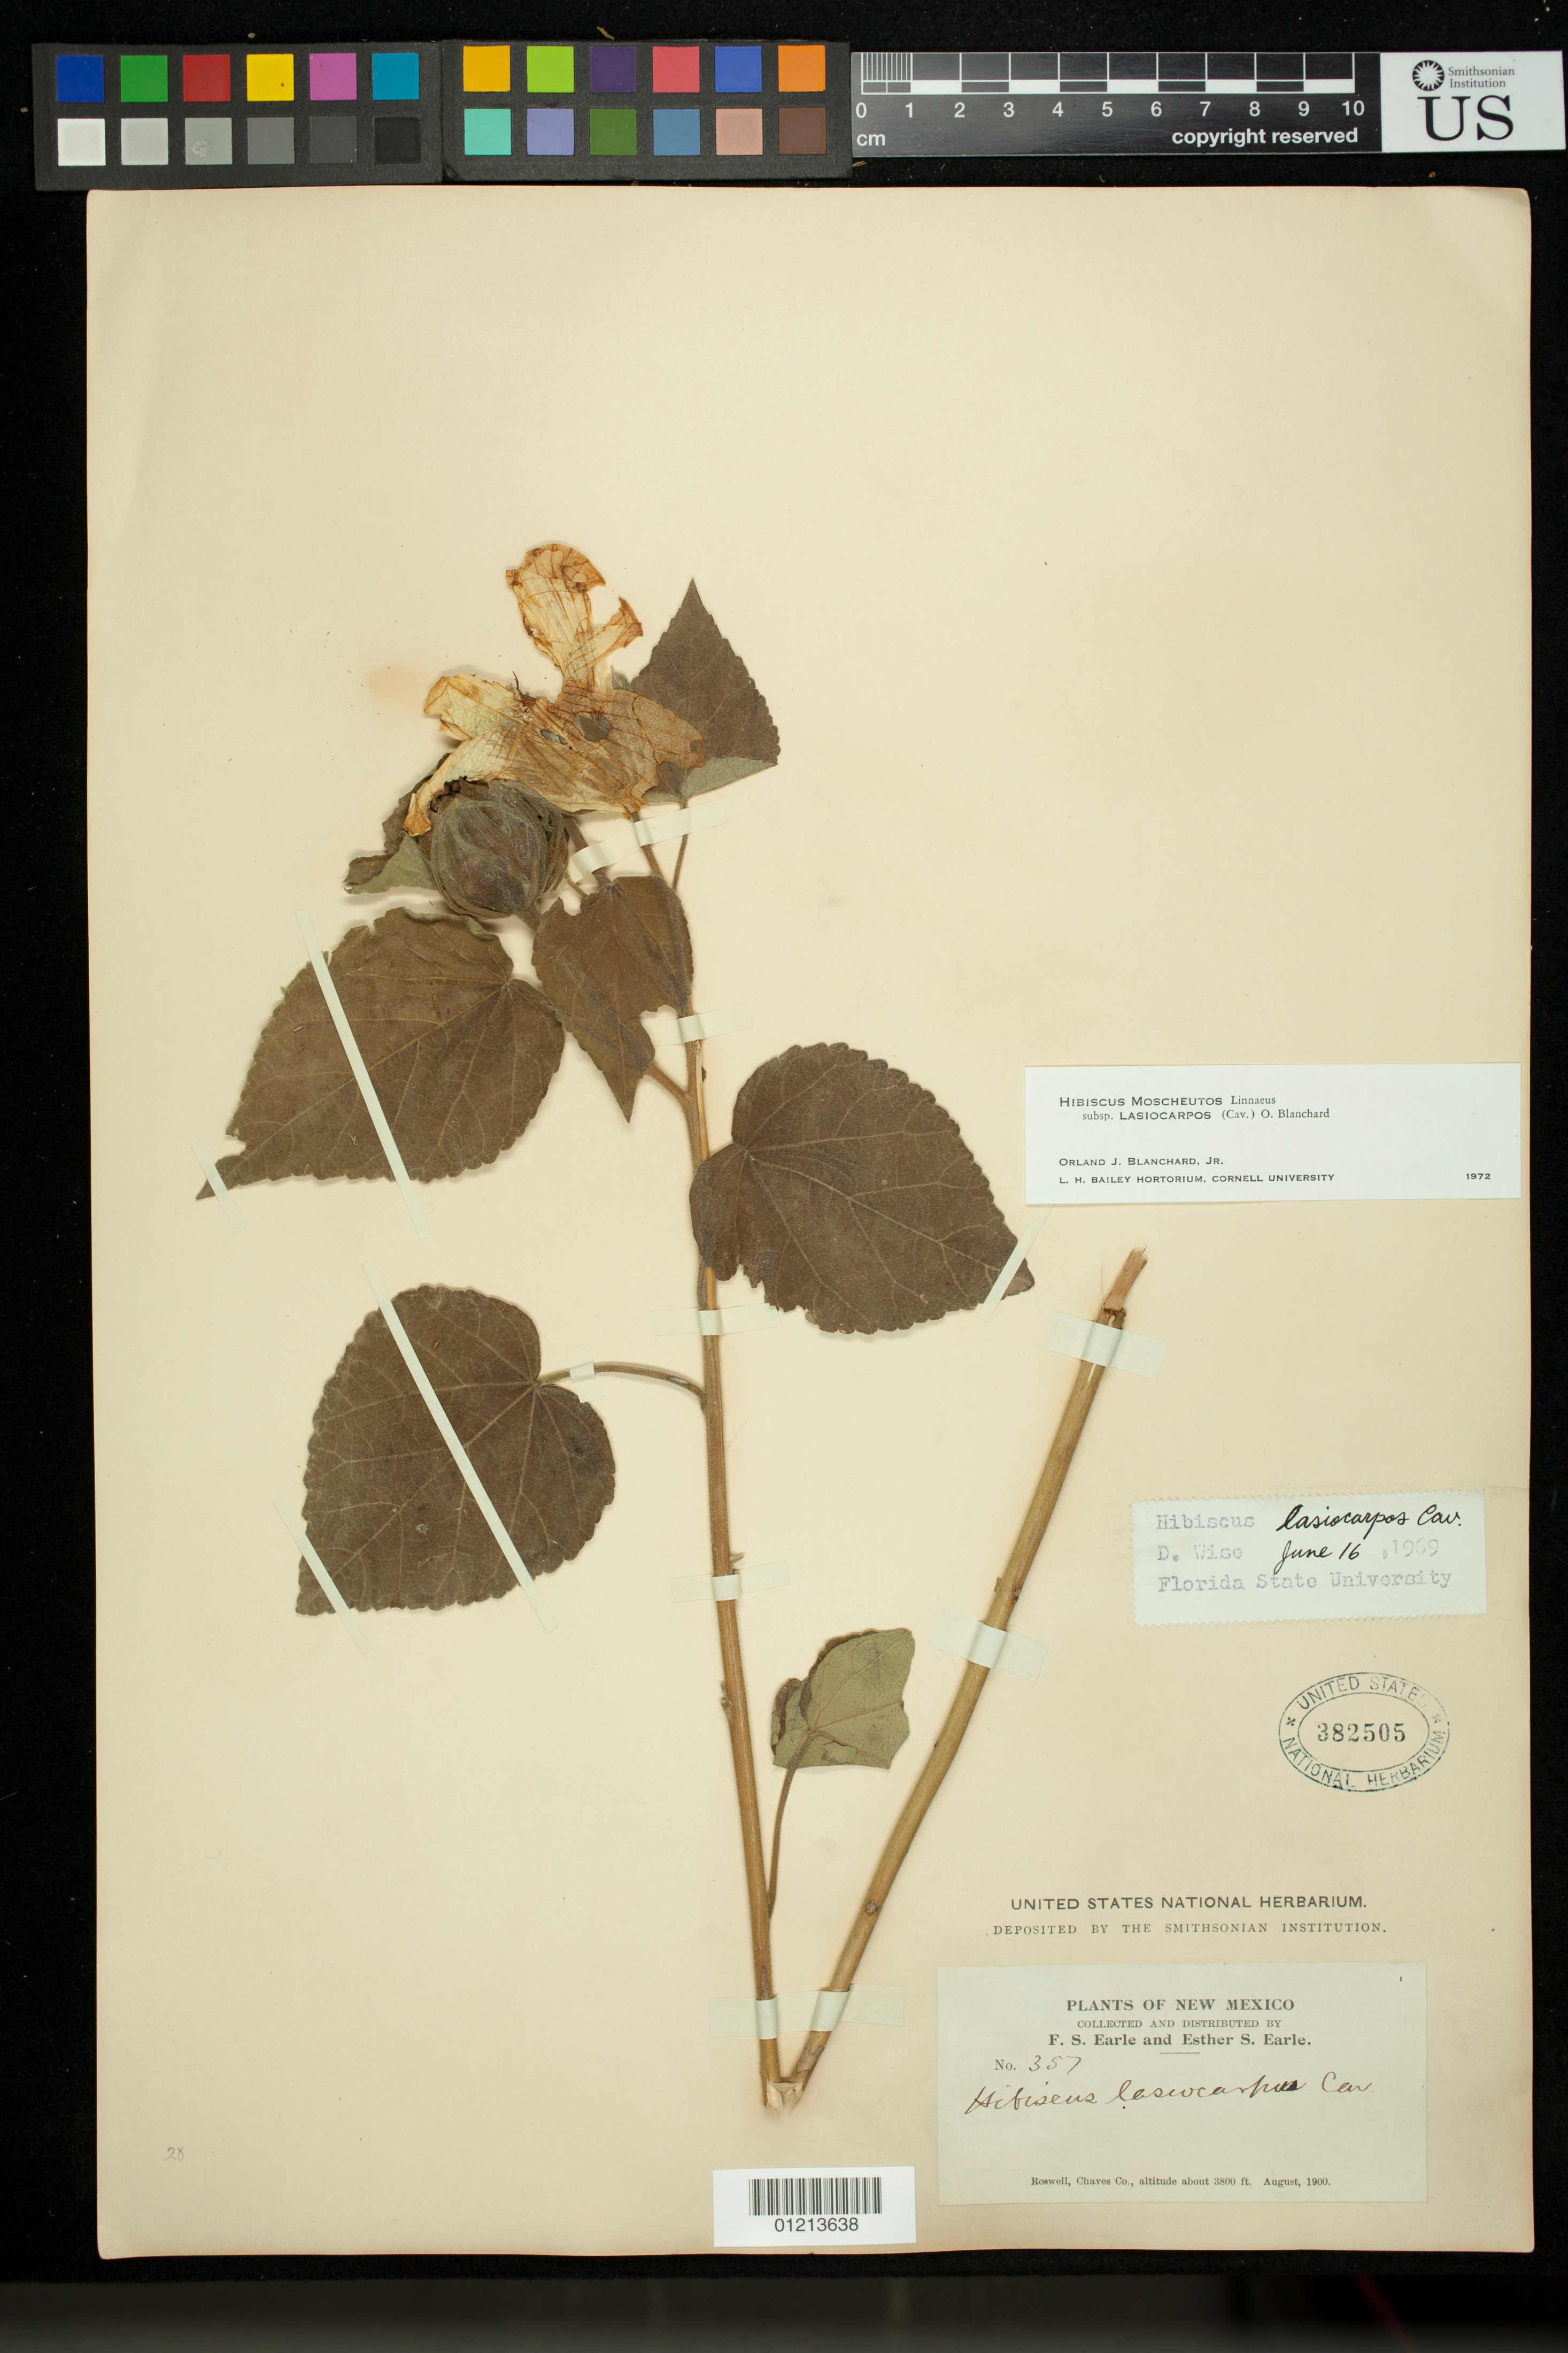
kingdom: Plantae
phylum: Tracheophyta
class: Magnoliopsida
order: Malvales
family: Malvaceae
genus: Hibiscus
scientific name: Hibiscus moscheutos subsp. lasiocarpos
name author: (Cav.) O.J. Blanch.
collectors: F. S. Earle & E. S. Earle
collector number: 357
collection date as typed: Aug 1900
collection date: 1900-08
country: United States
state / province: New Mexico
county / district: Chaves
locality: Roswell, Chaves Co.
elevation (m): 1158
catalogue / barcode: US 382505